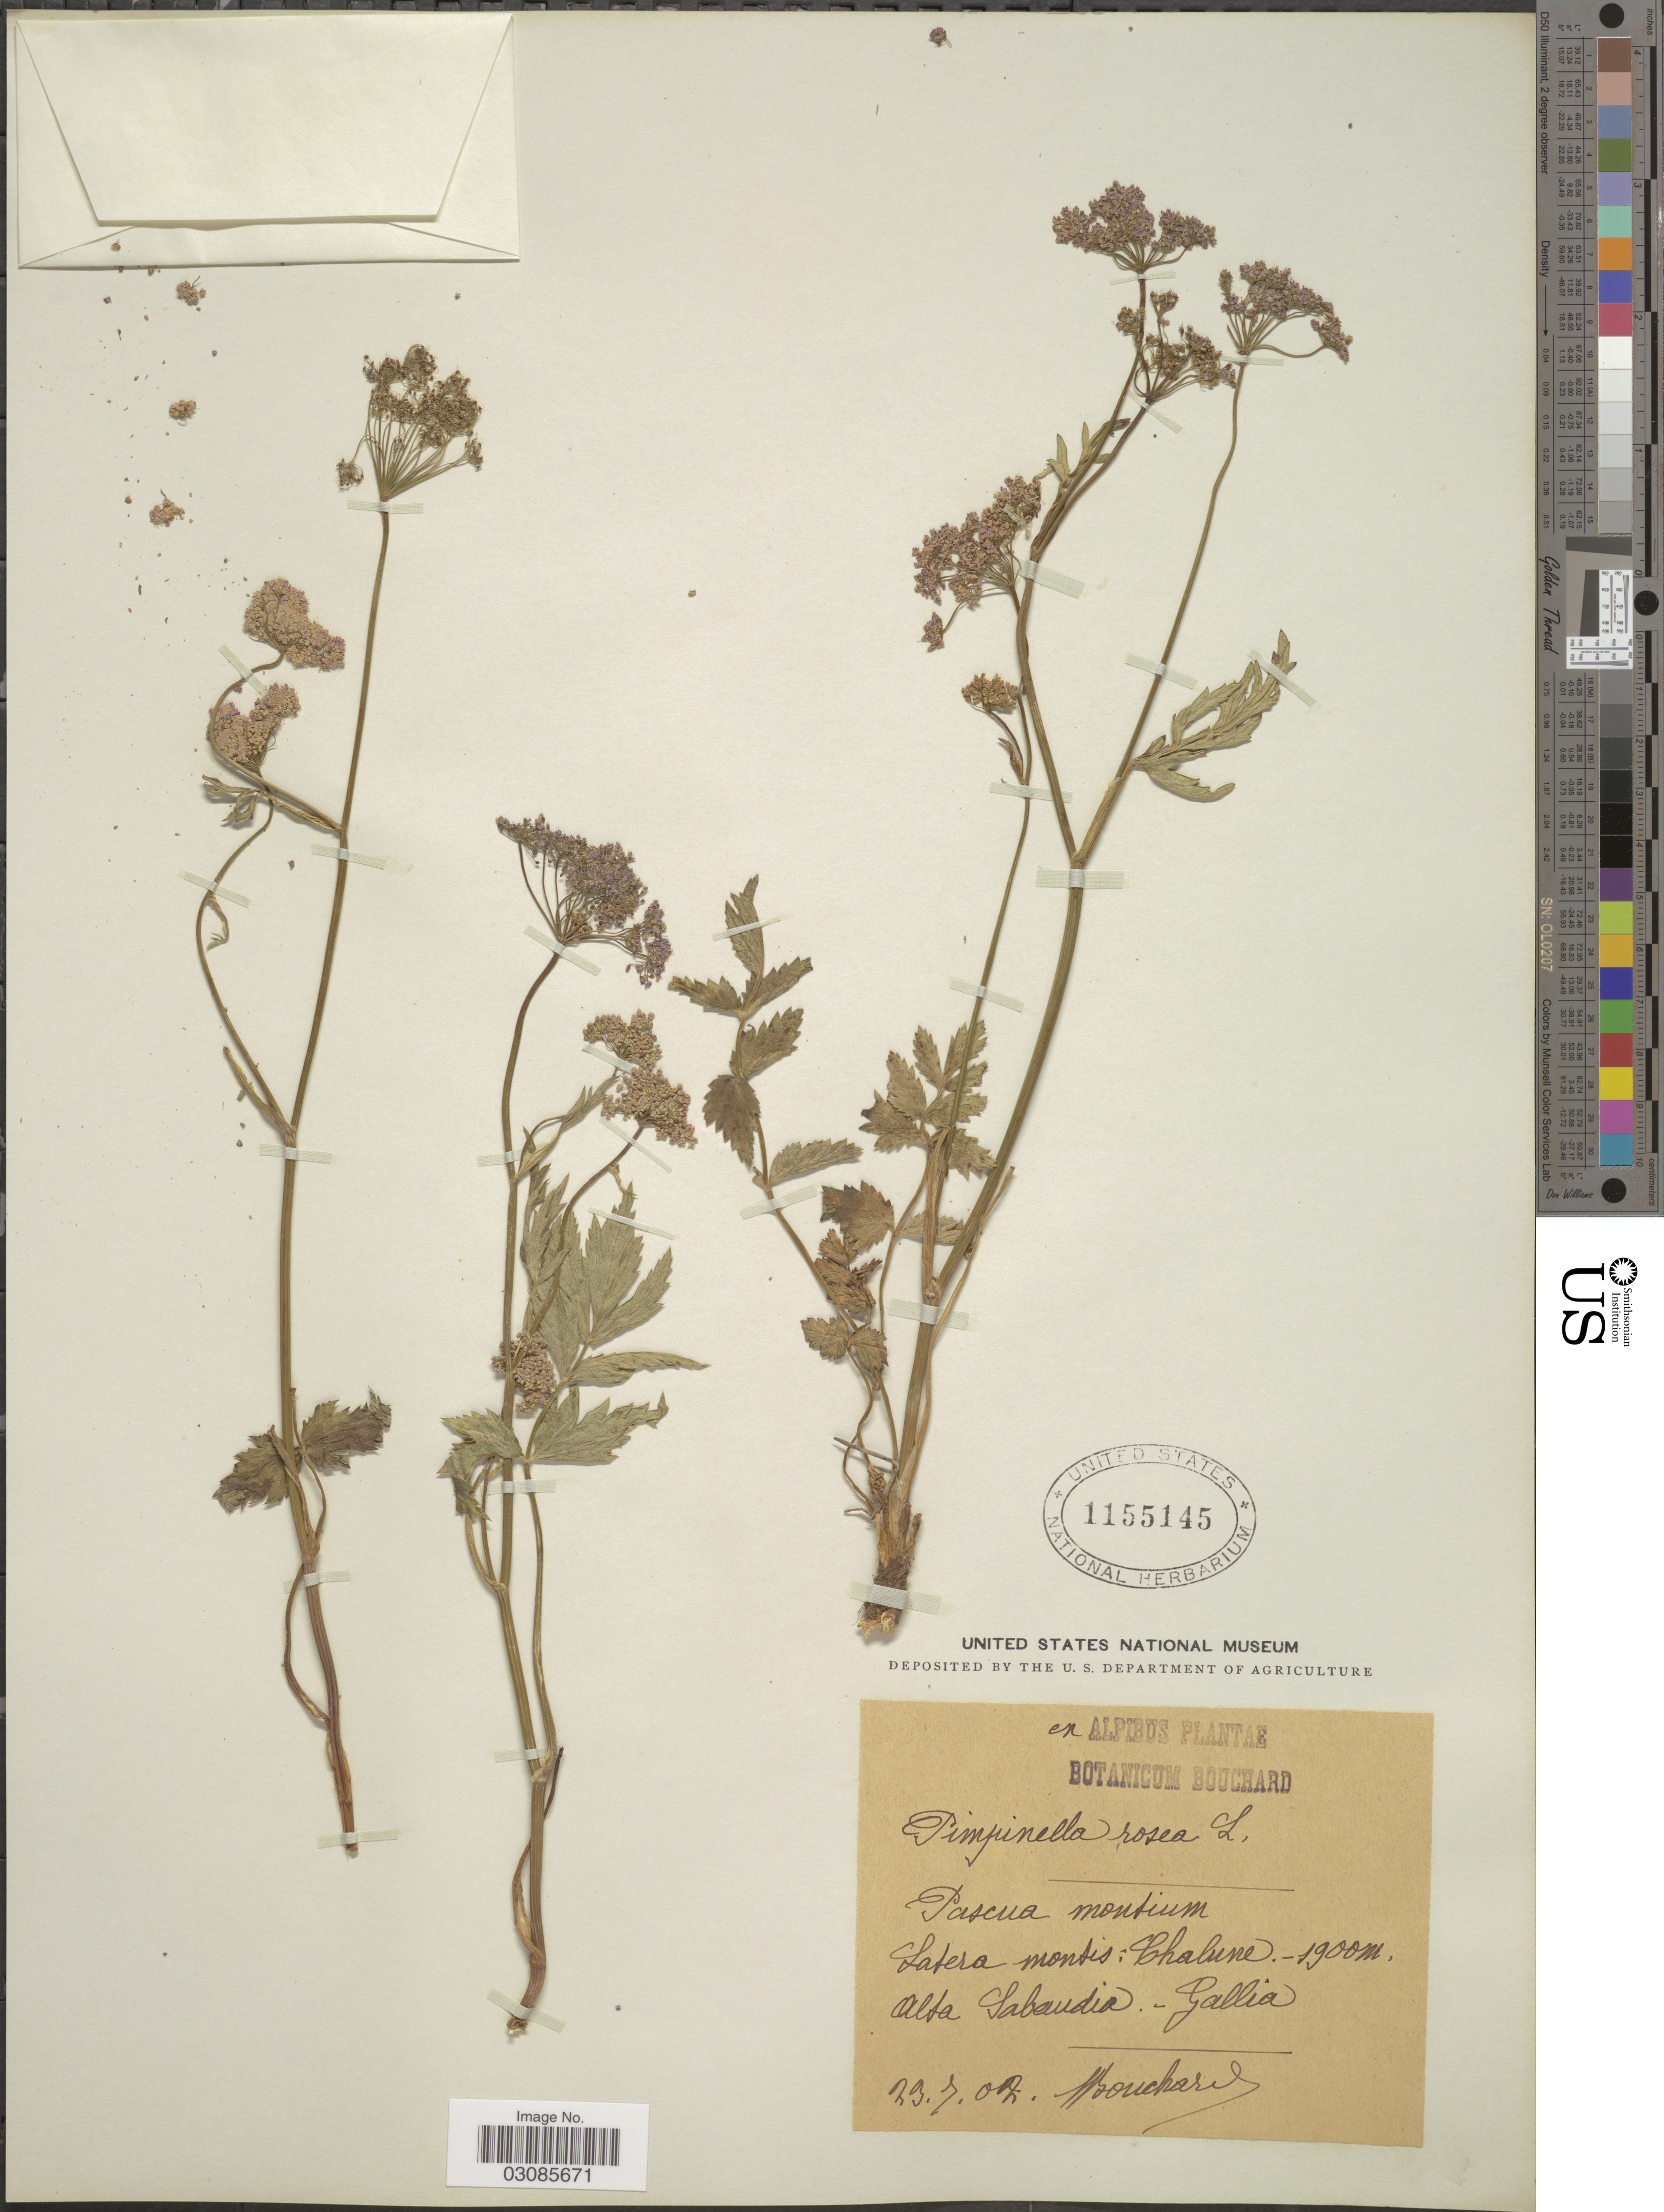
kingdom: Plantae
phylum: Tracheophyta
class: Magnoliopsida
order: Apiales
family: Apiaceae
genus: Pimpinella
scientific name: Pimpinella rosea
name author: Lindem.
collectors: -. Bouchard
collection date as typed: Transcribed d/m/y: 23/7/2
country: France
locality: Alpibus. Pascua montium. Latera montis: Chalune. Alta Sabaudia. - Gallia.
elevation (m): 1900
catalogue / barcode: US 1155145